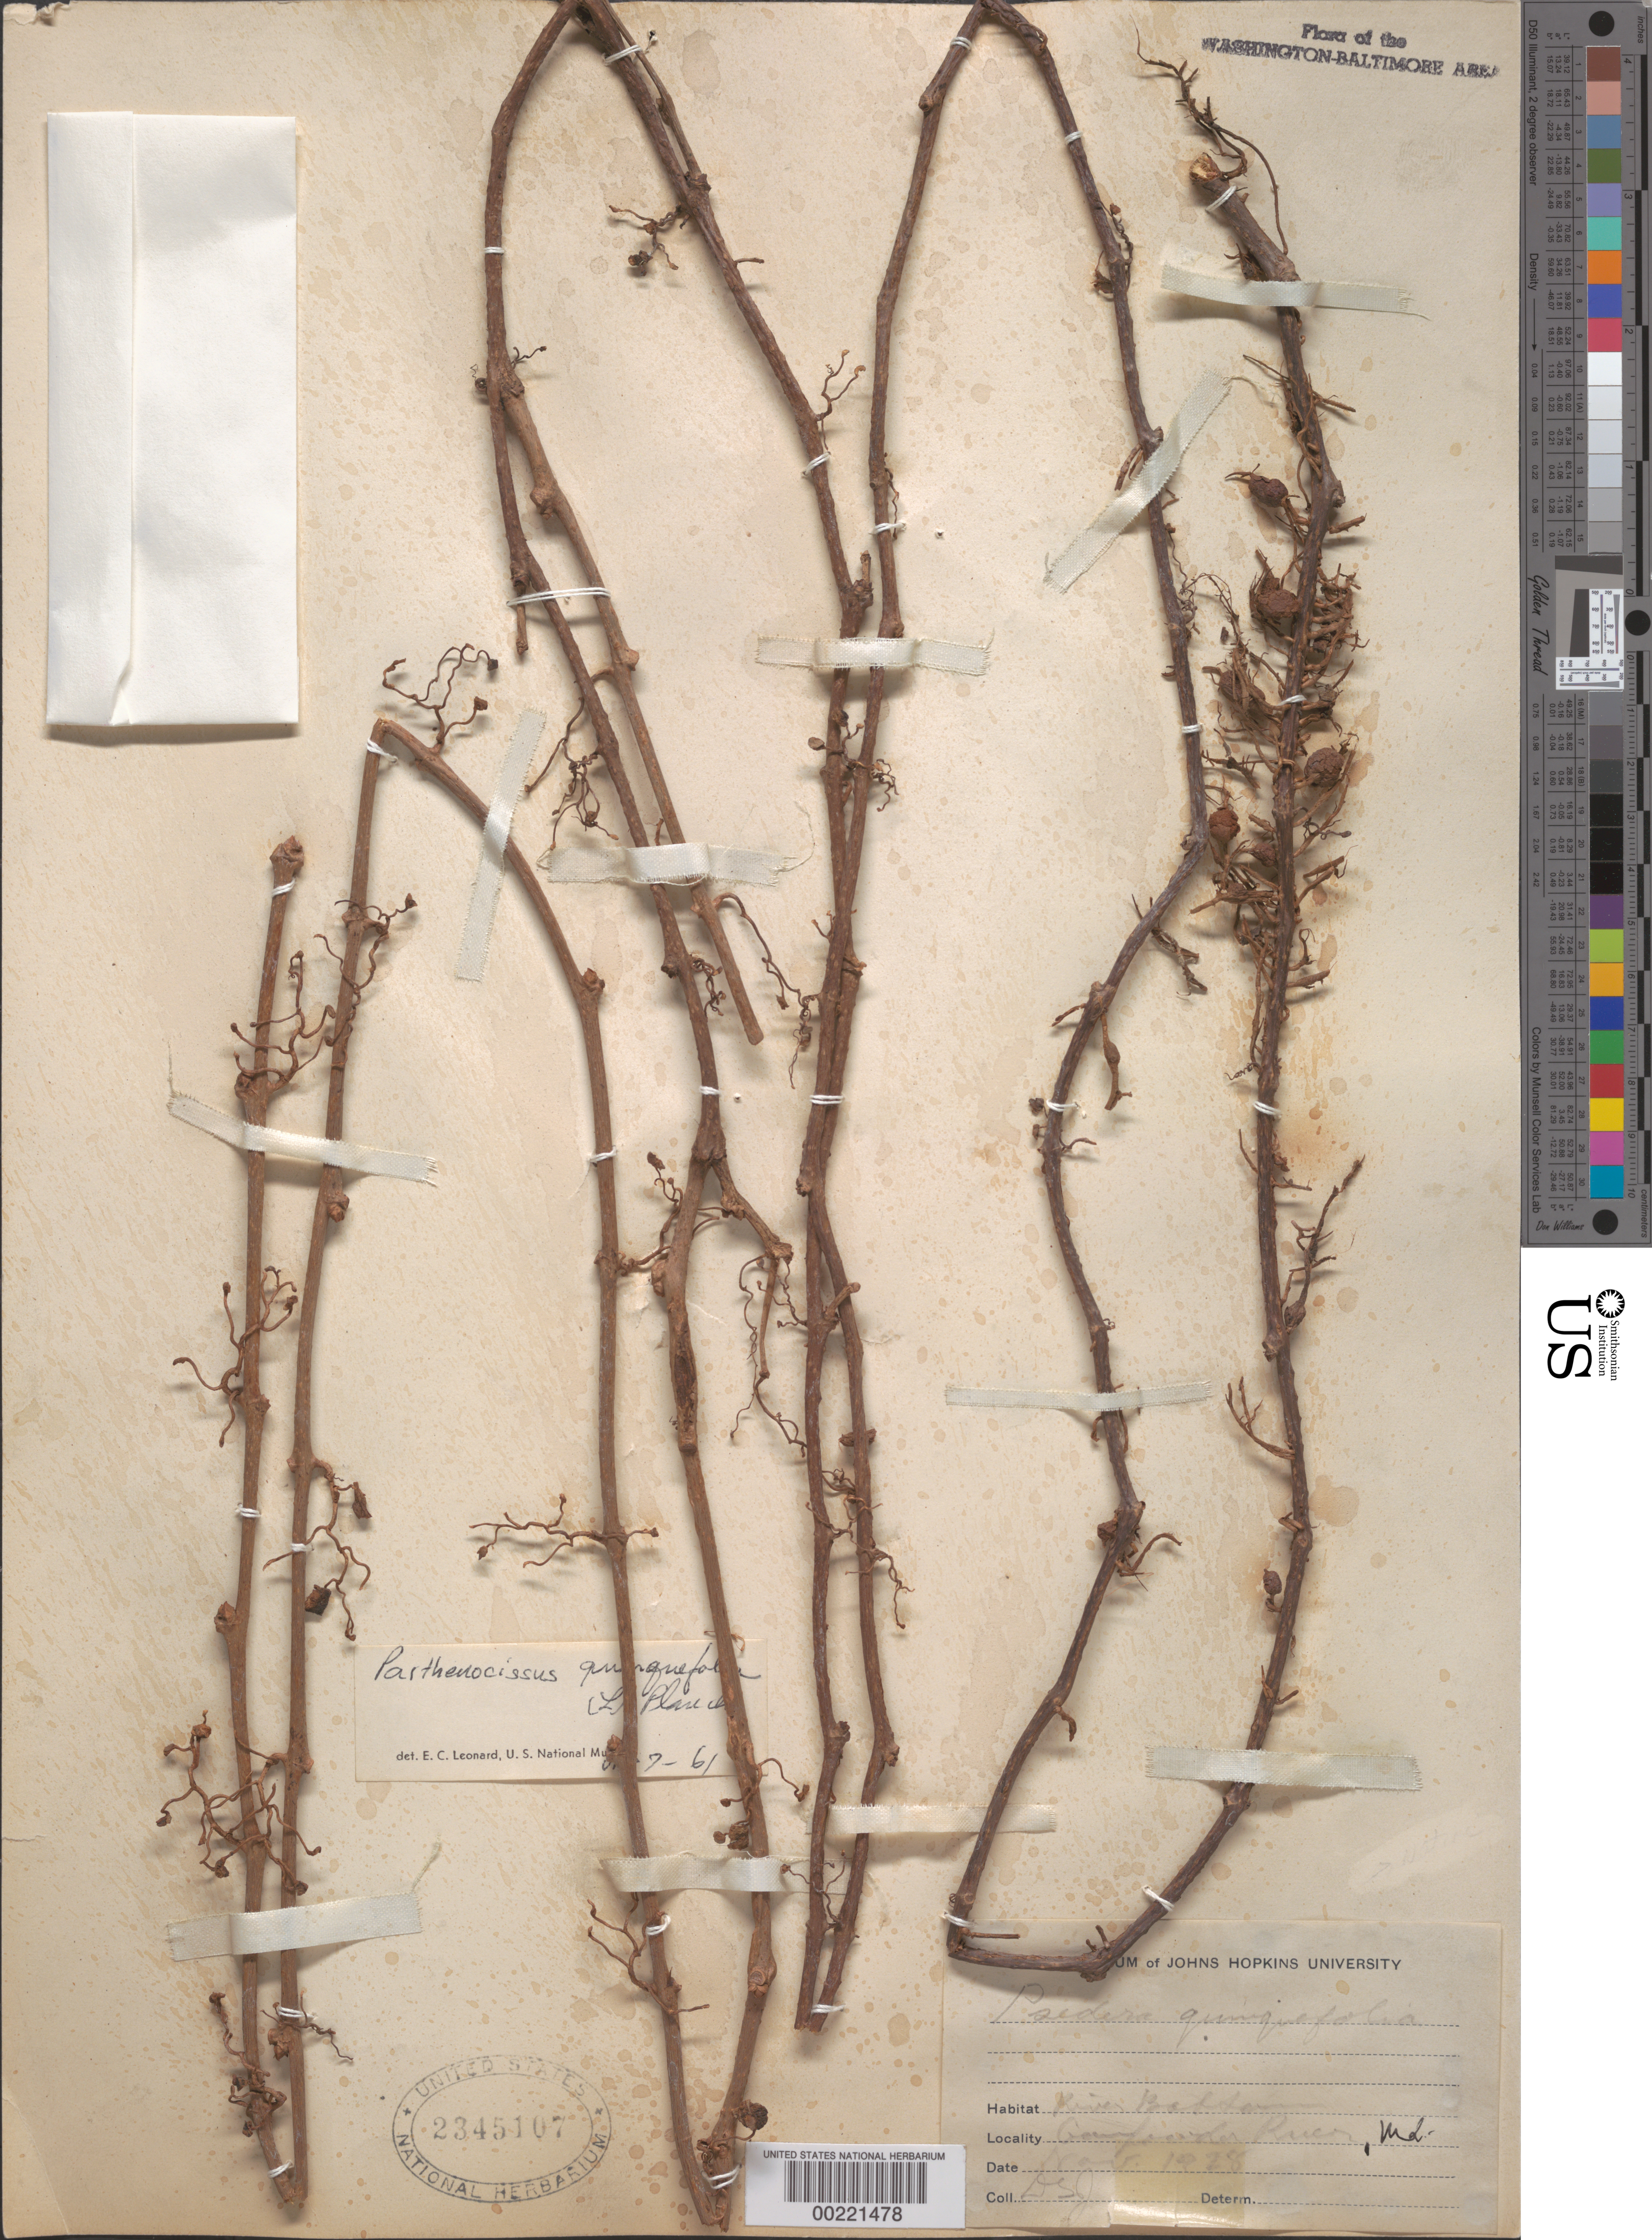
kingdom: Plantae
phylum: Tracheophyta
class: Magnoliopsida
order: Vitales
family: Vitaceae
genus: Parthenocissus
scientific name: Parthenocissus quinquefolia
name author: (L.) Planch.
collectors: J. Donnell Smith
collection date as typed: Nov 1928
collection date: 1928-11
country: United States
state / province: Maryland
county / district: Harford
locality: Gunpowder River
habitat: River bottom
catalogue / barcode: US 2345107